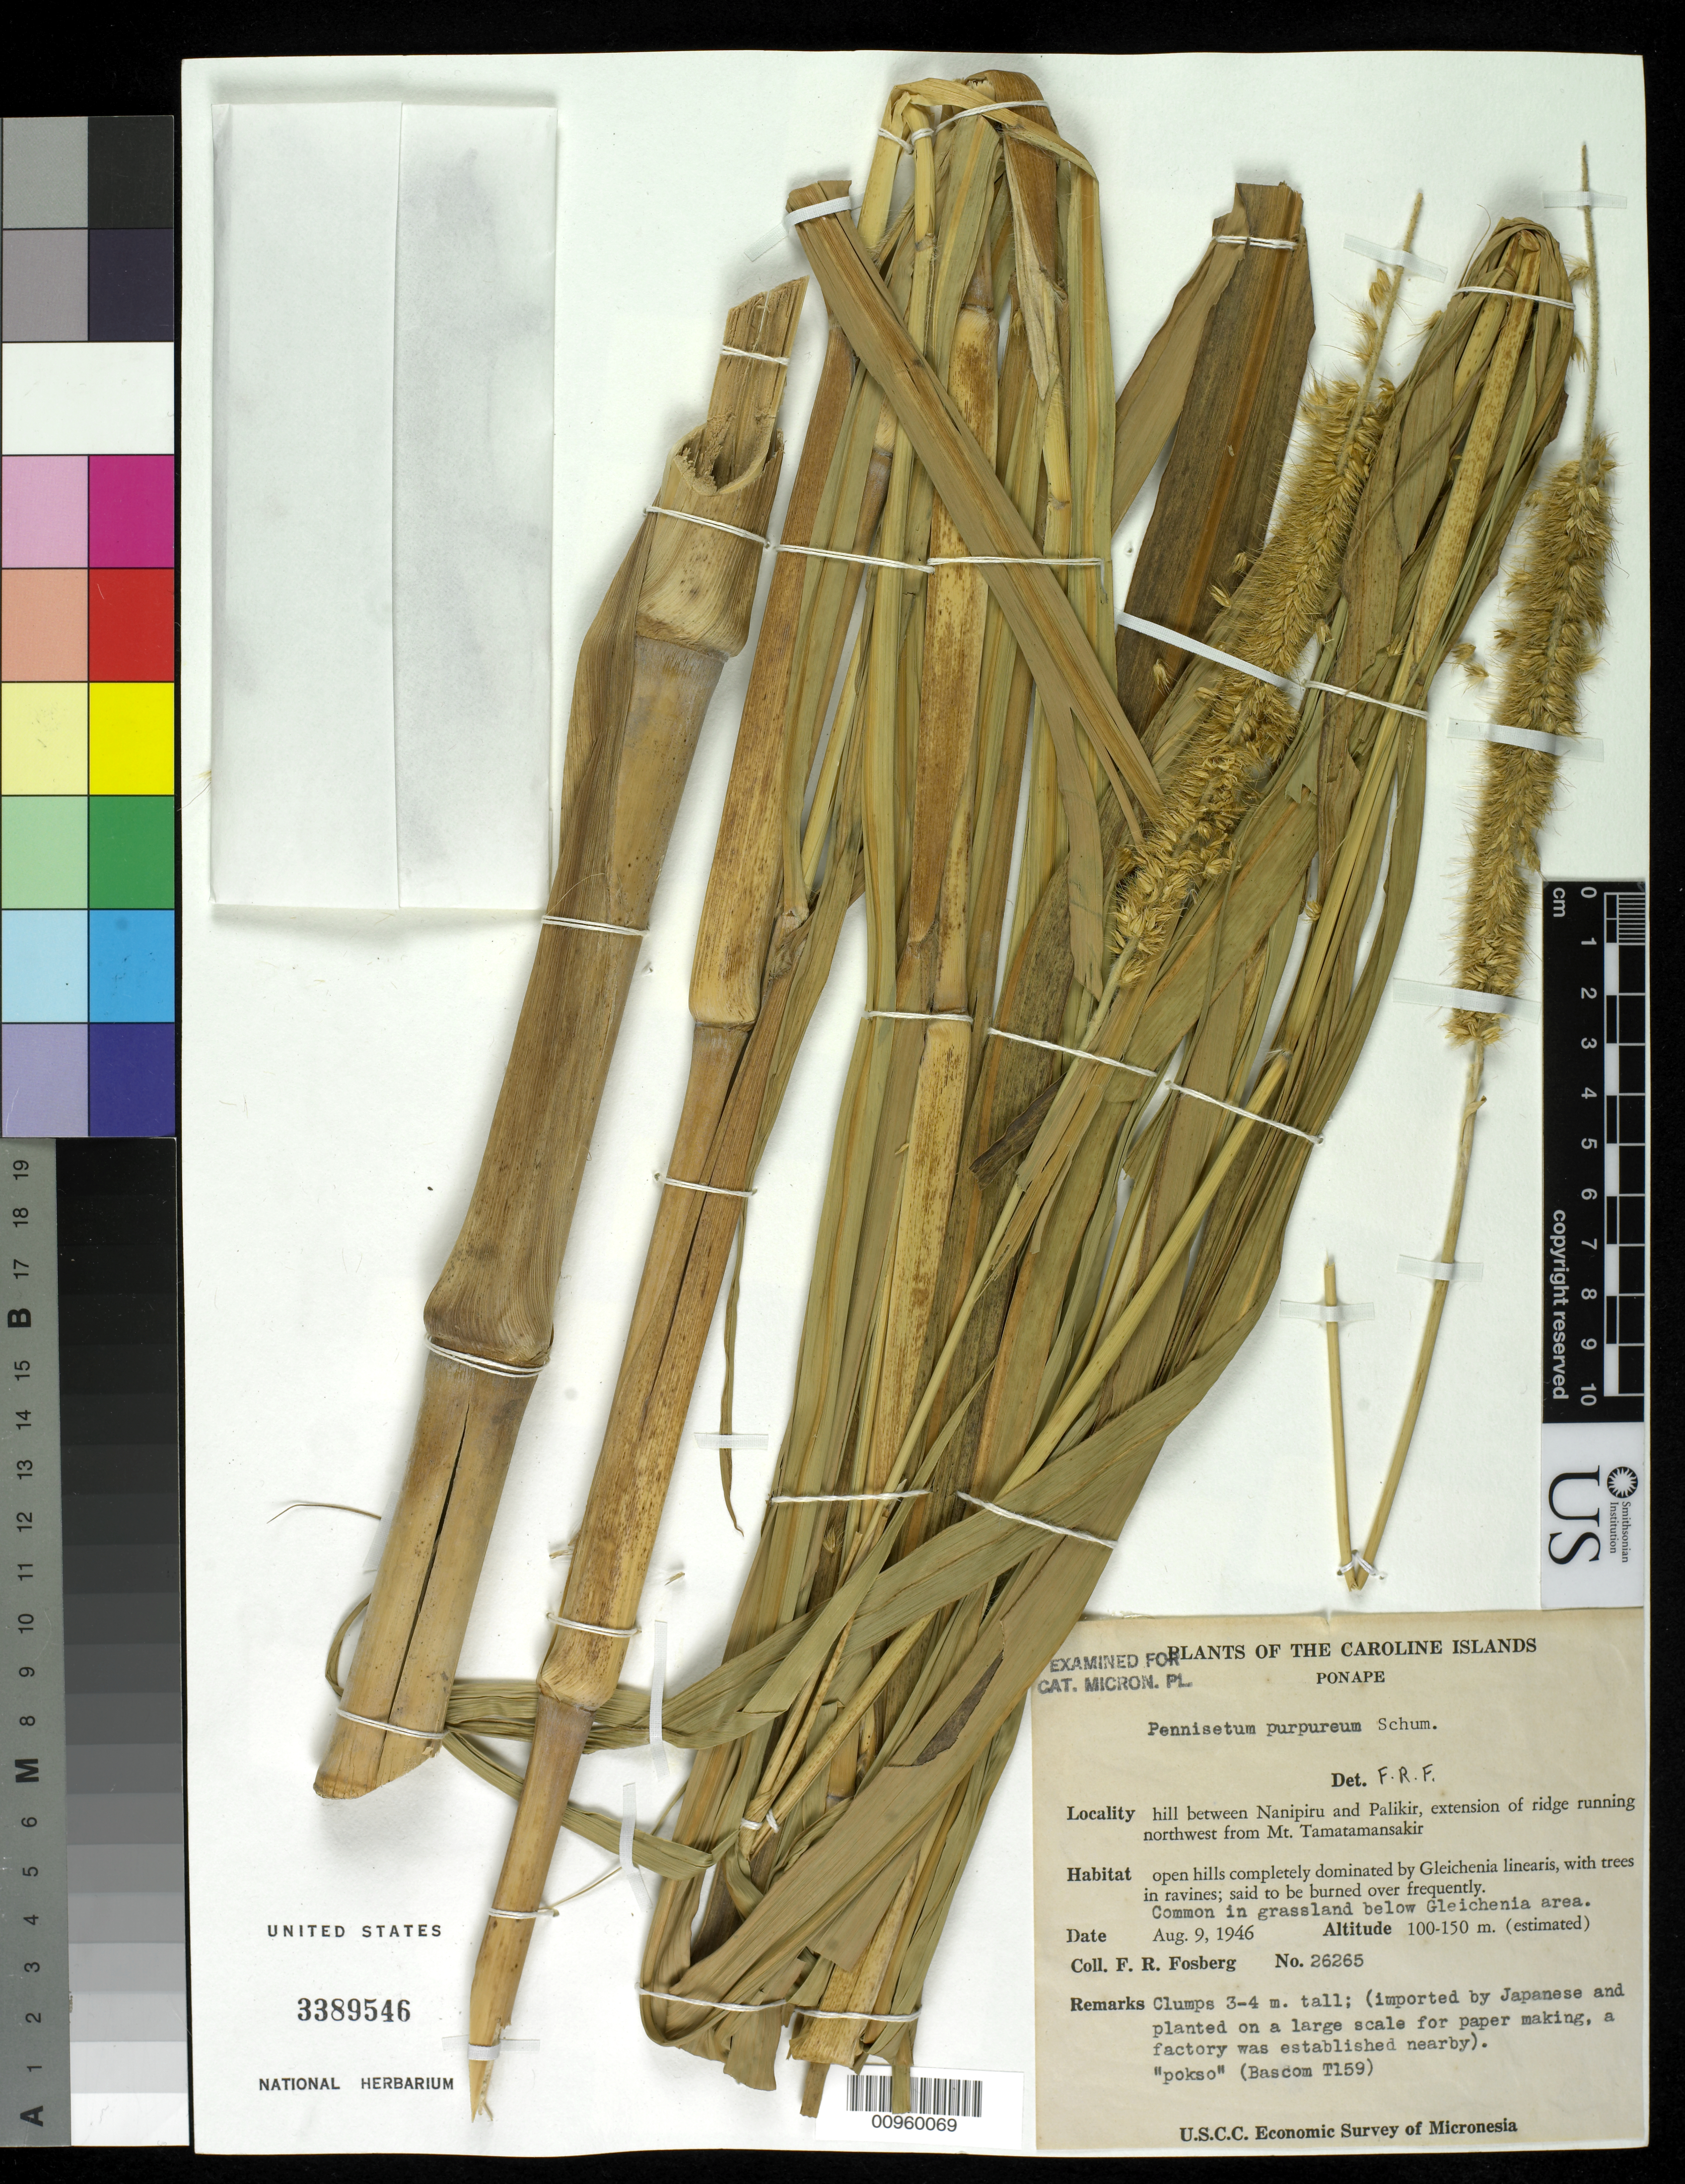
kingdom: Plantae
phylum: Tracheophyta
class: Liliopsida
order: Poales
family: Poaceae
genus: Pennisetum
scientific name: Pennisetum purpureum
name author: Schumach.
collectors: F. R. Fosberg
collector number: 26265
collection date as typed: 09 Aug 1946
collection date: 1946-08-09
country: Micronesia, Federated States of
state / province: Pohnpei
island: Pohnpei [Ponape]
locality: Hill between Nanipiru and Palikir, extension of ridge running NW from Mt. Tamatamansakir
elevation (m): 100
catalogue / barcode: US 3389546